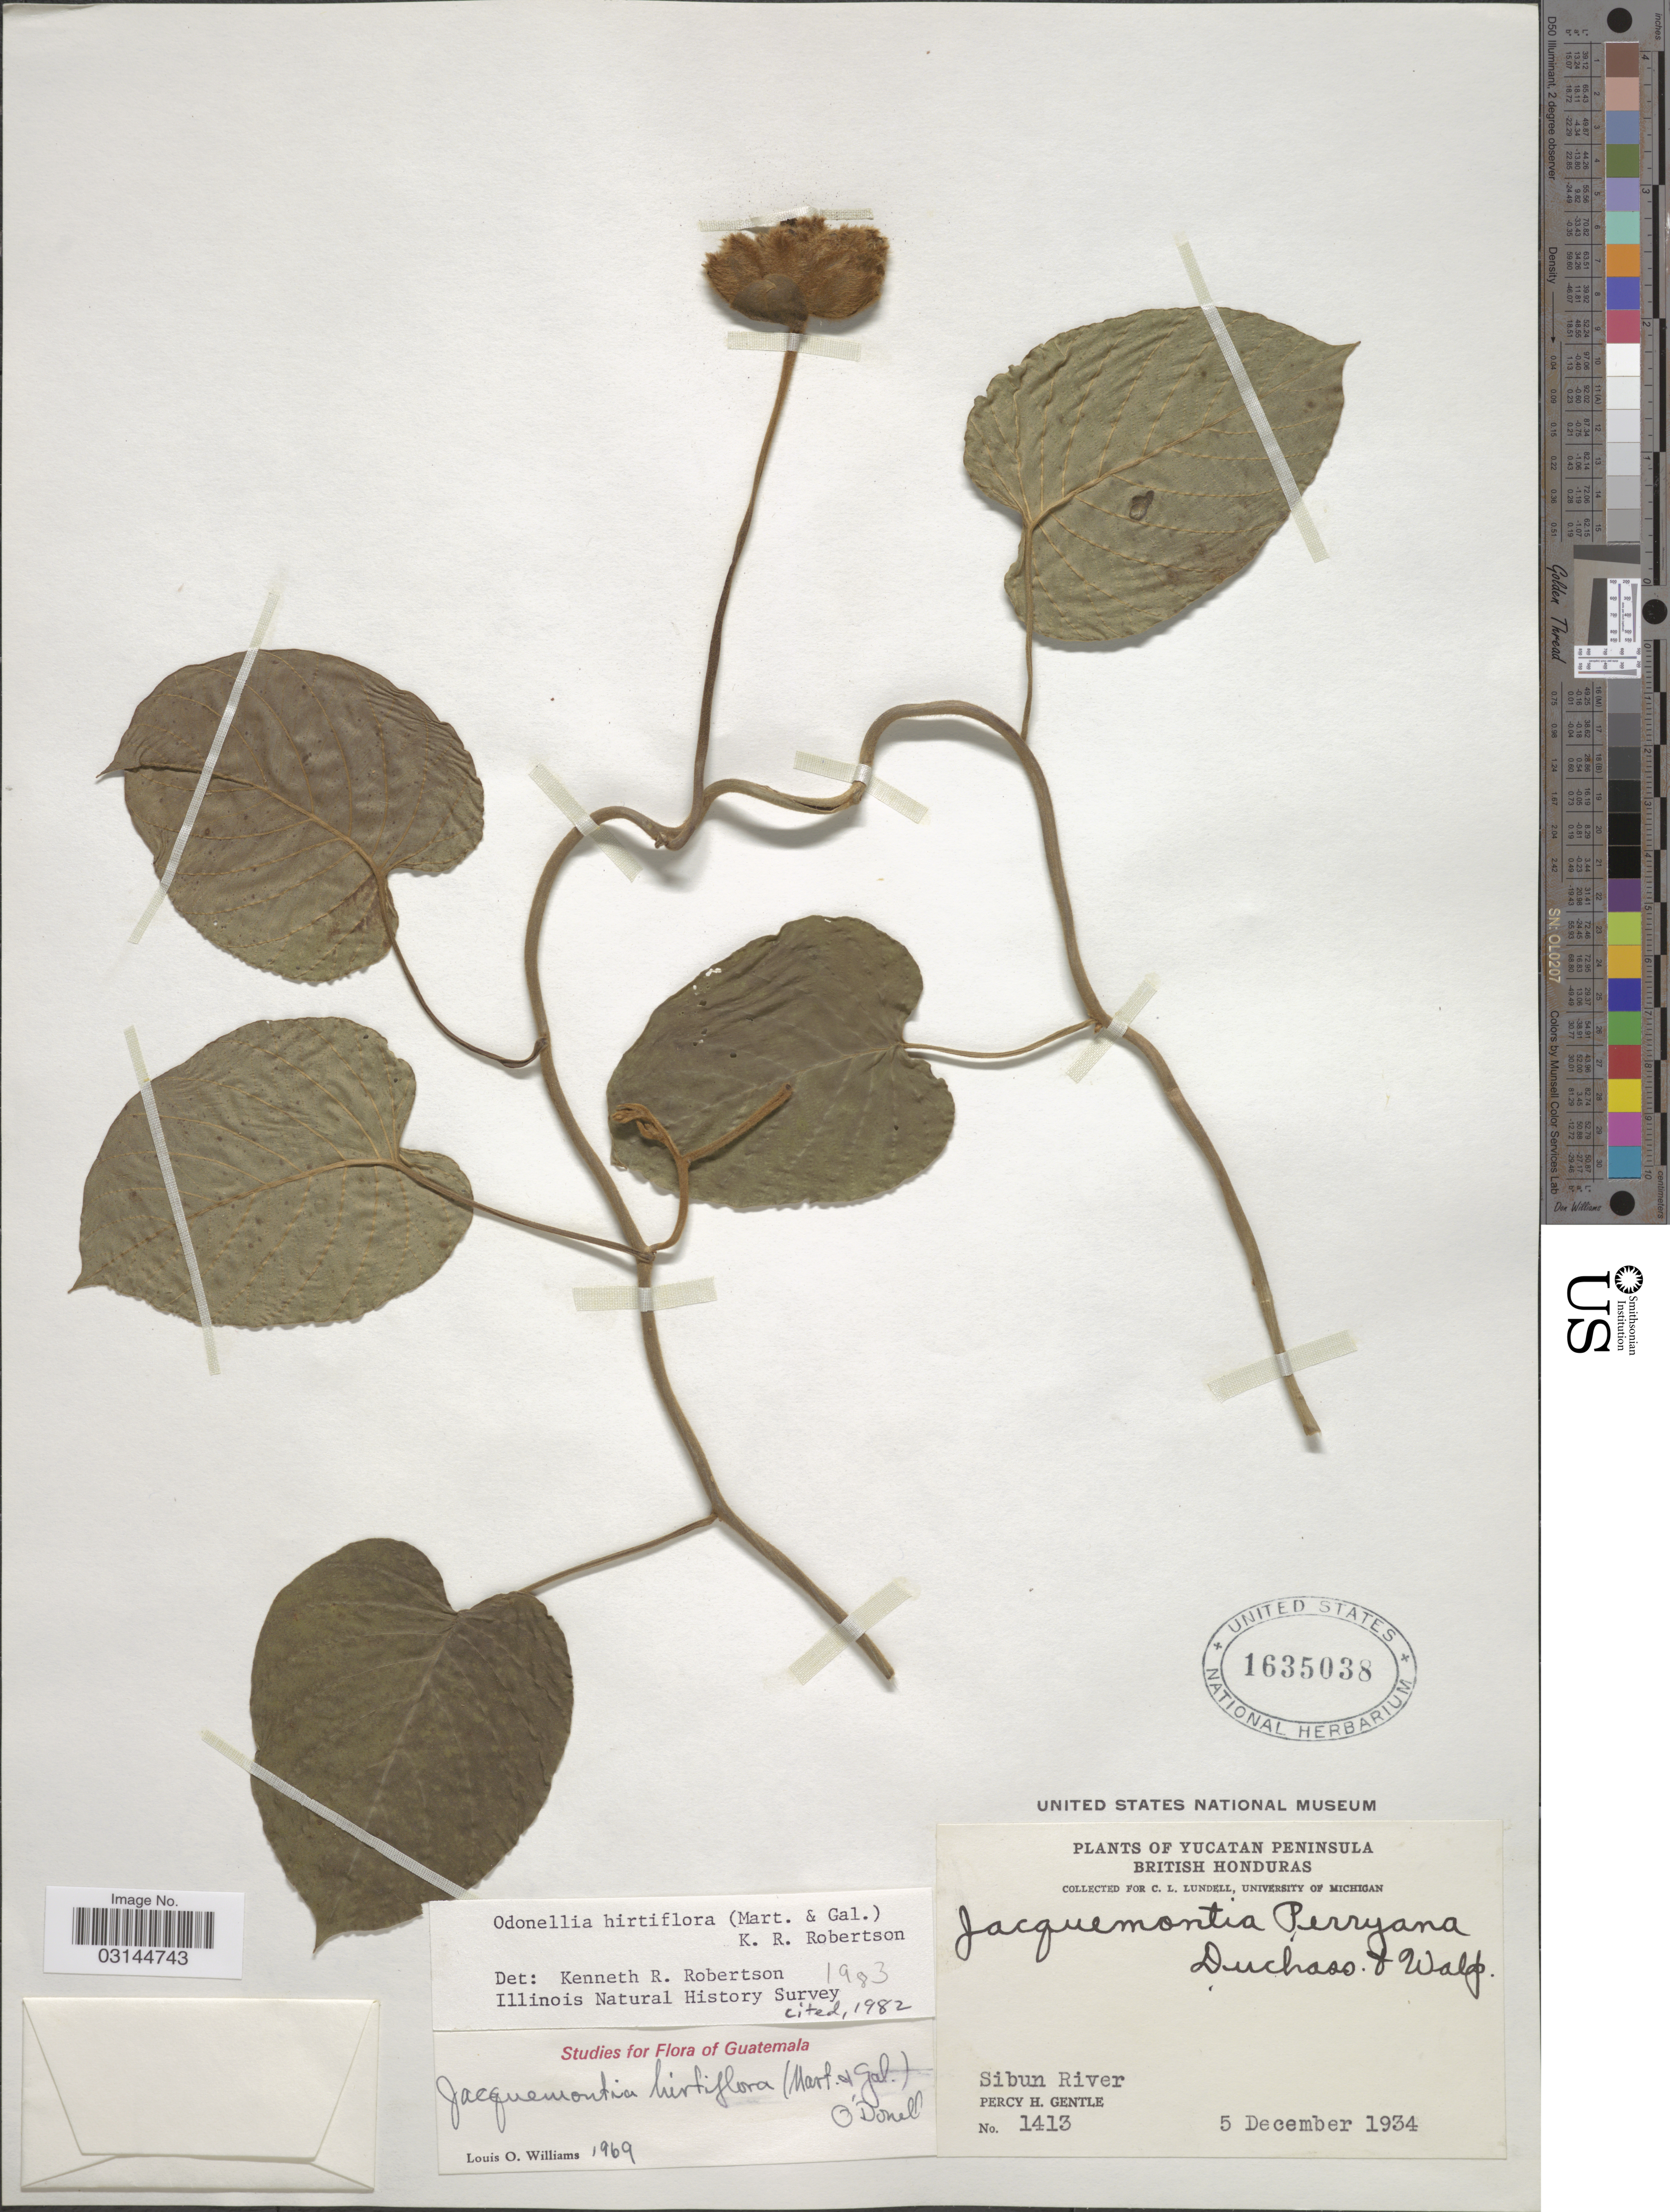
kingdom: Plantae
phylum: Tracheophyta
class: Magnoliopsida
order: Solanales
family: Convolvulaceae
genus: Odonellia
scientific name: Odonellia hirtiflora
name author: (M. Martens & Galeotti) K.R. Robertson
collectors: P. H. Gentle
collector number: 1413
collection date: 1934-12-05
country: Belize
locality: Yucatan Peninsula. British Honduras. Sibun River.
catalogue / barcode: US 1635038